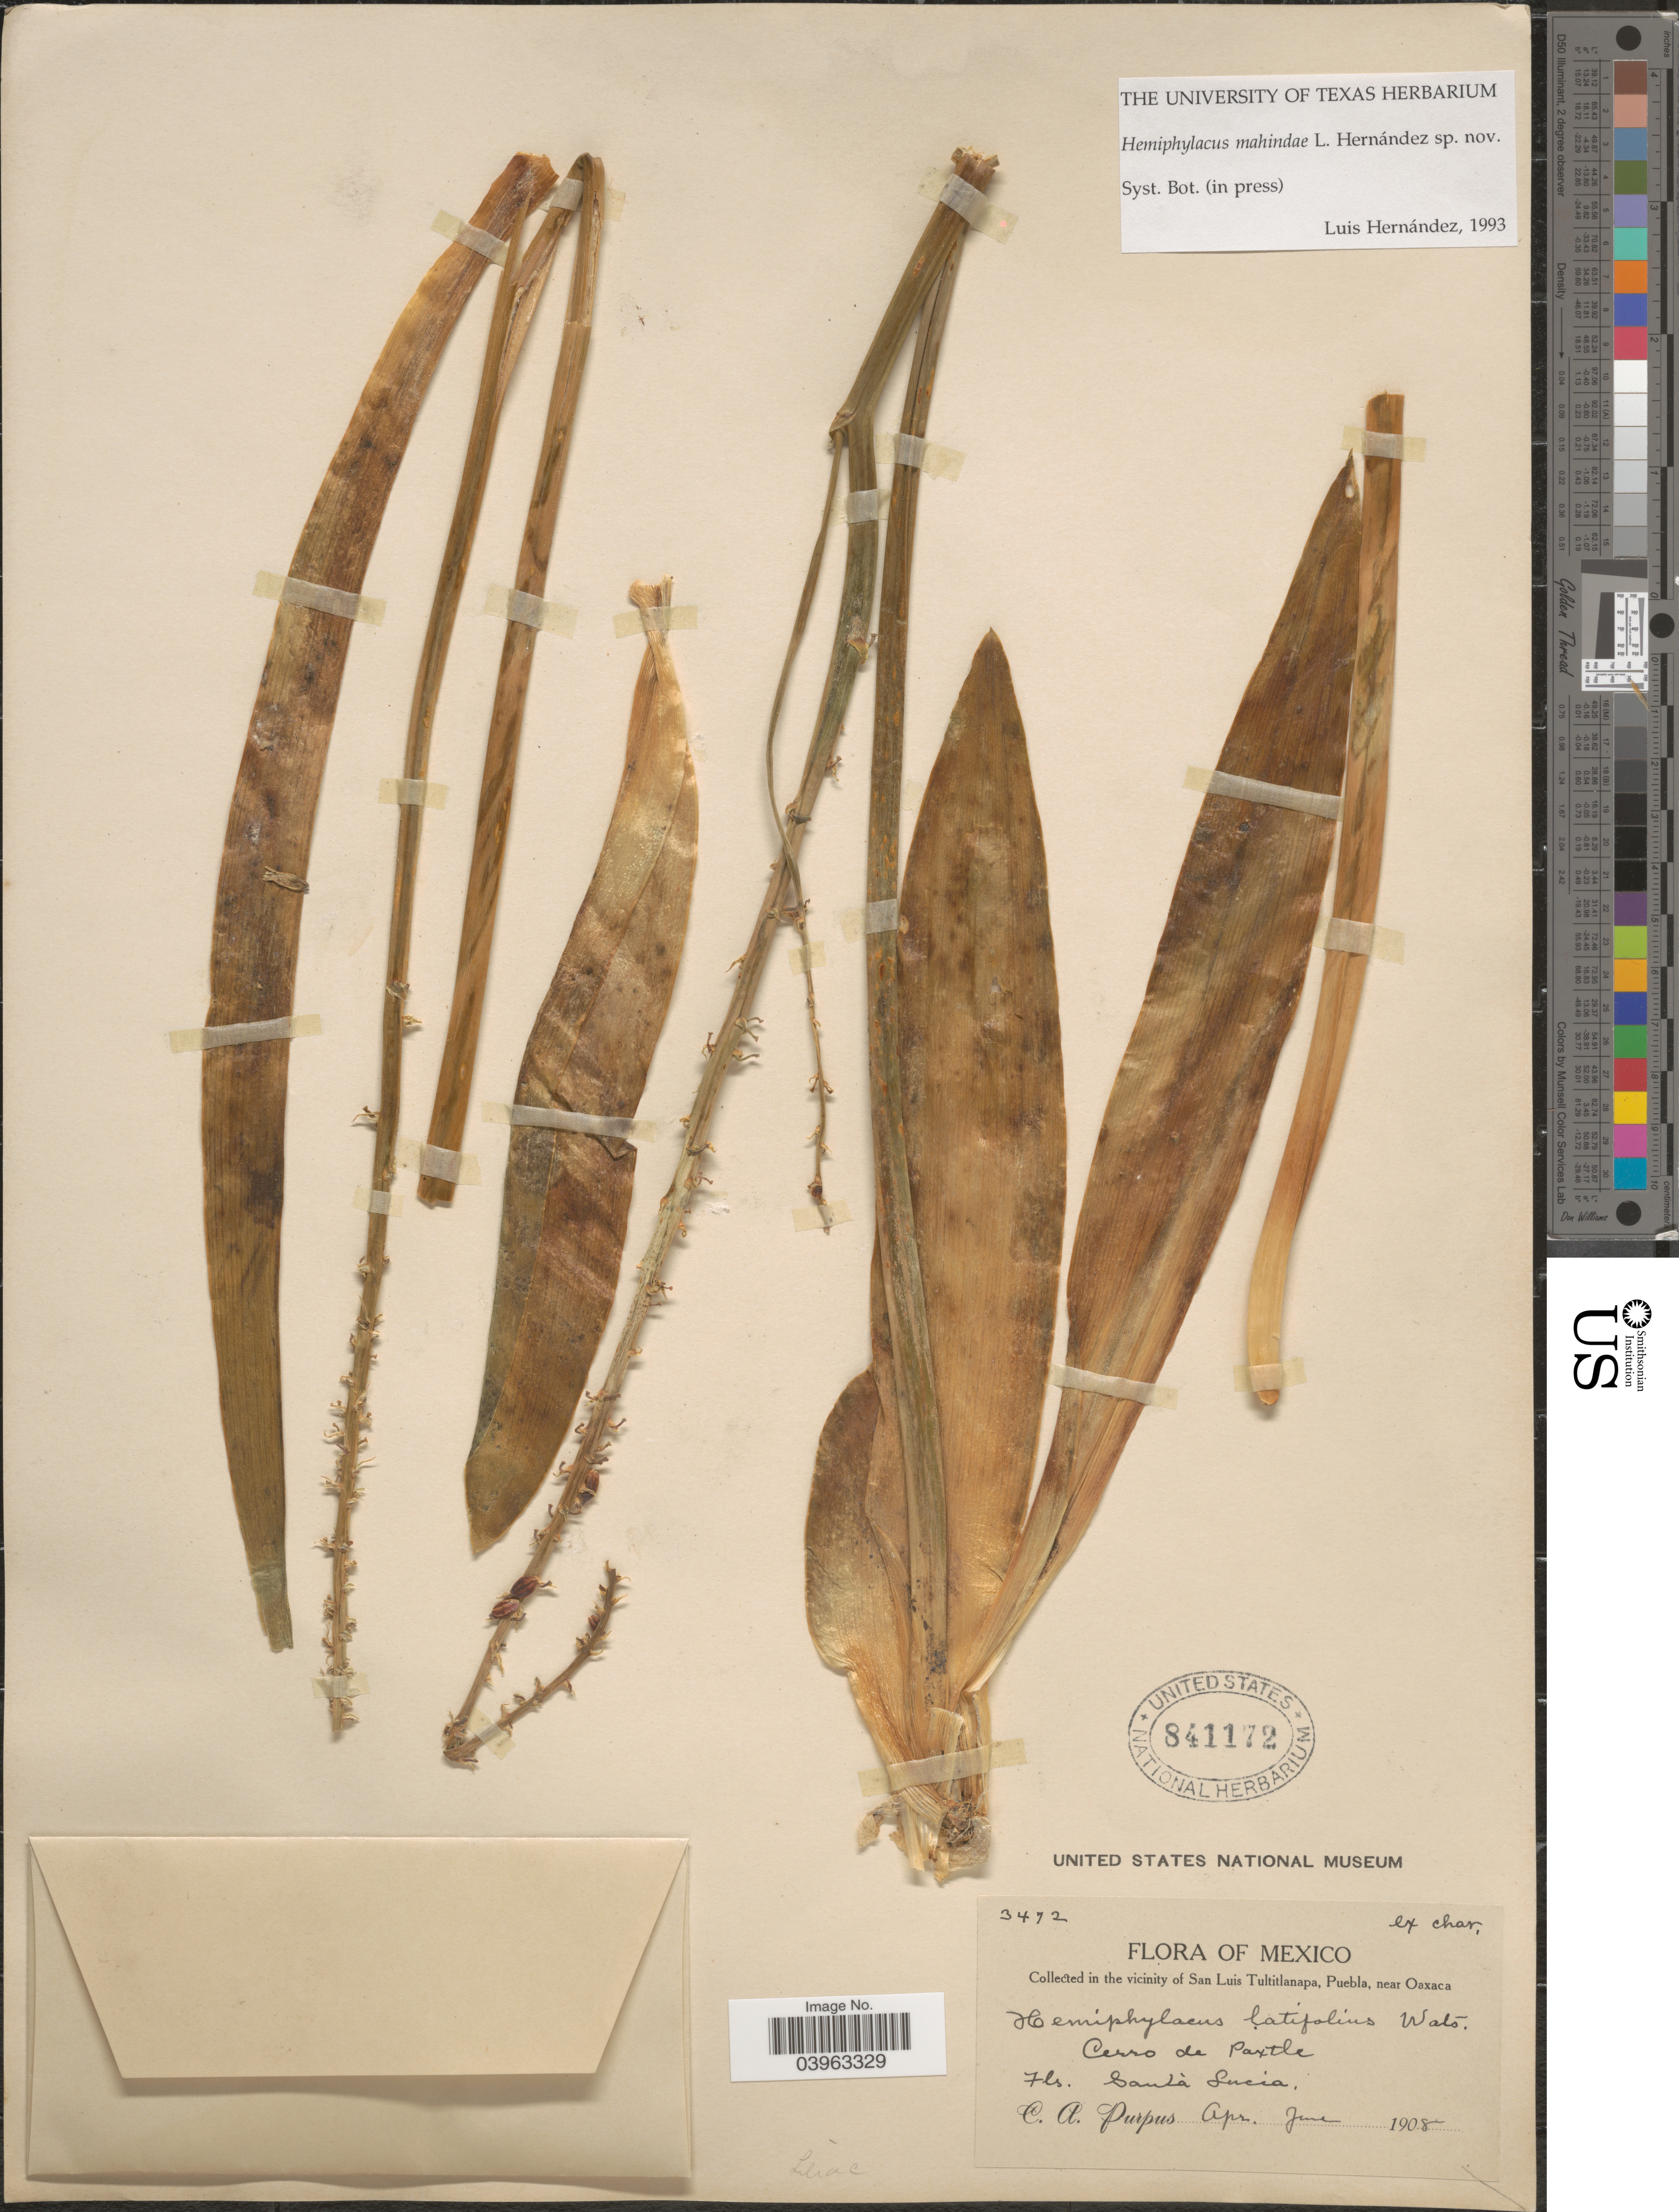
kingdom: Plantae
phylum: Tracheophyta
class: Liliopsida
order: Asparagales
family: Asparagaceae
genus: Hemiphylacus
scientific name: Hemiphylacus mahindae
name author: L. Hern.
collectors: C. A. Purpus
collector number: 3472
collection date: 1908-04/1908-06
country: Mexico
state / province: Puebla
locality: In the vicinity of San Luis Tultitlanapa, Puebla, near Oaxaca. Cerro de Paxtle. Santa Lucia.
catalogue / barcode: US 841172